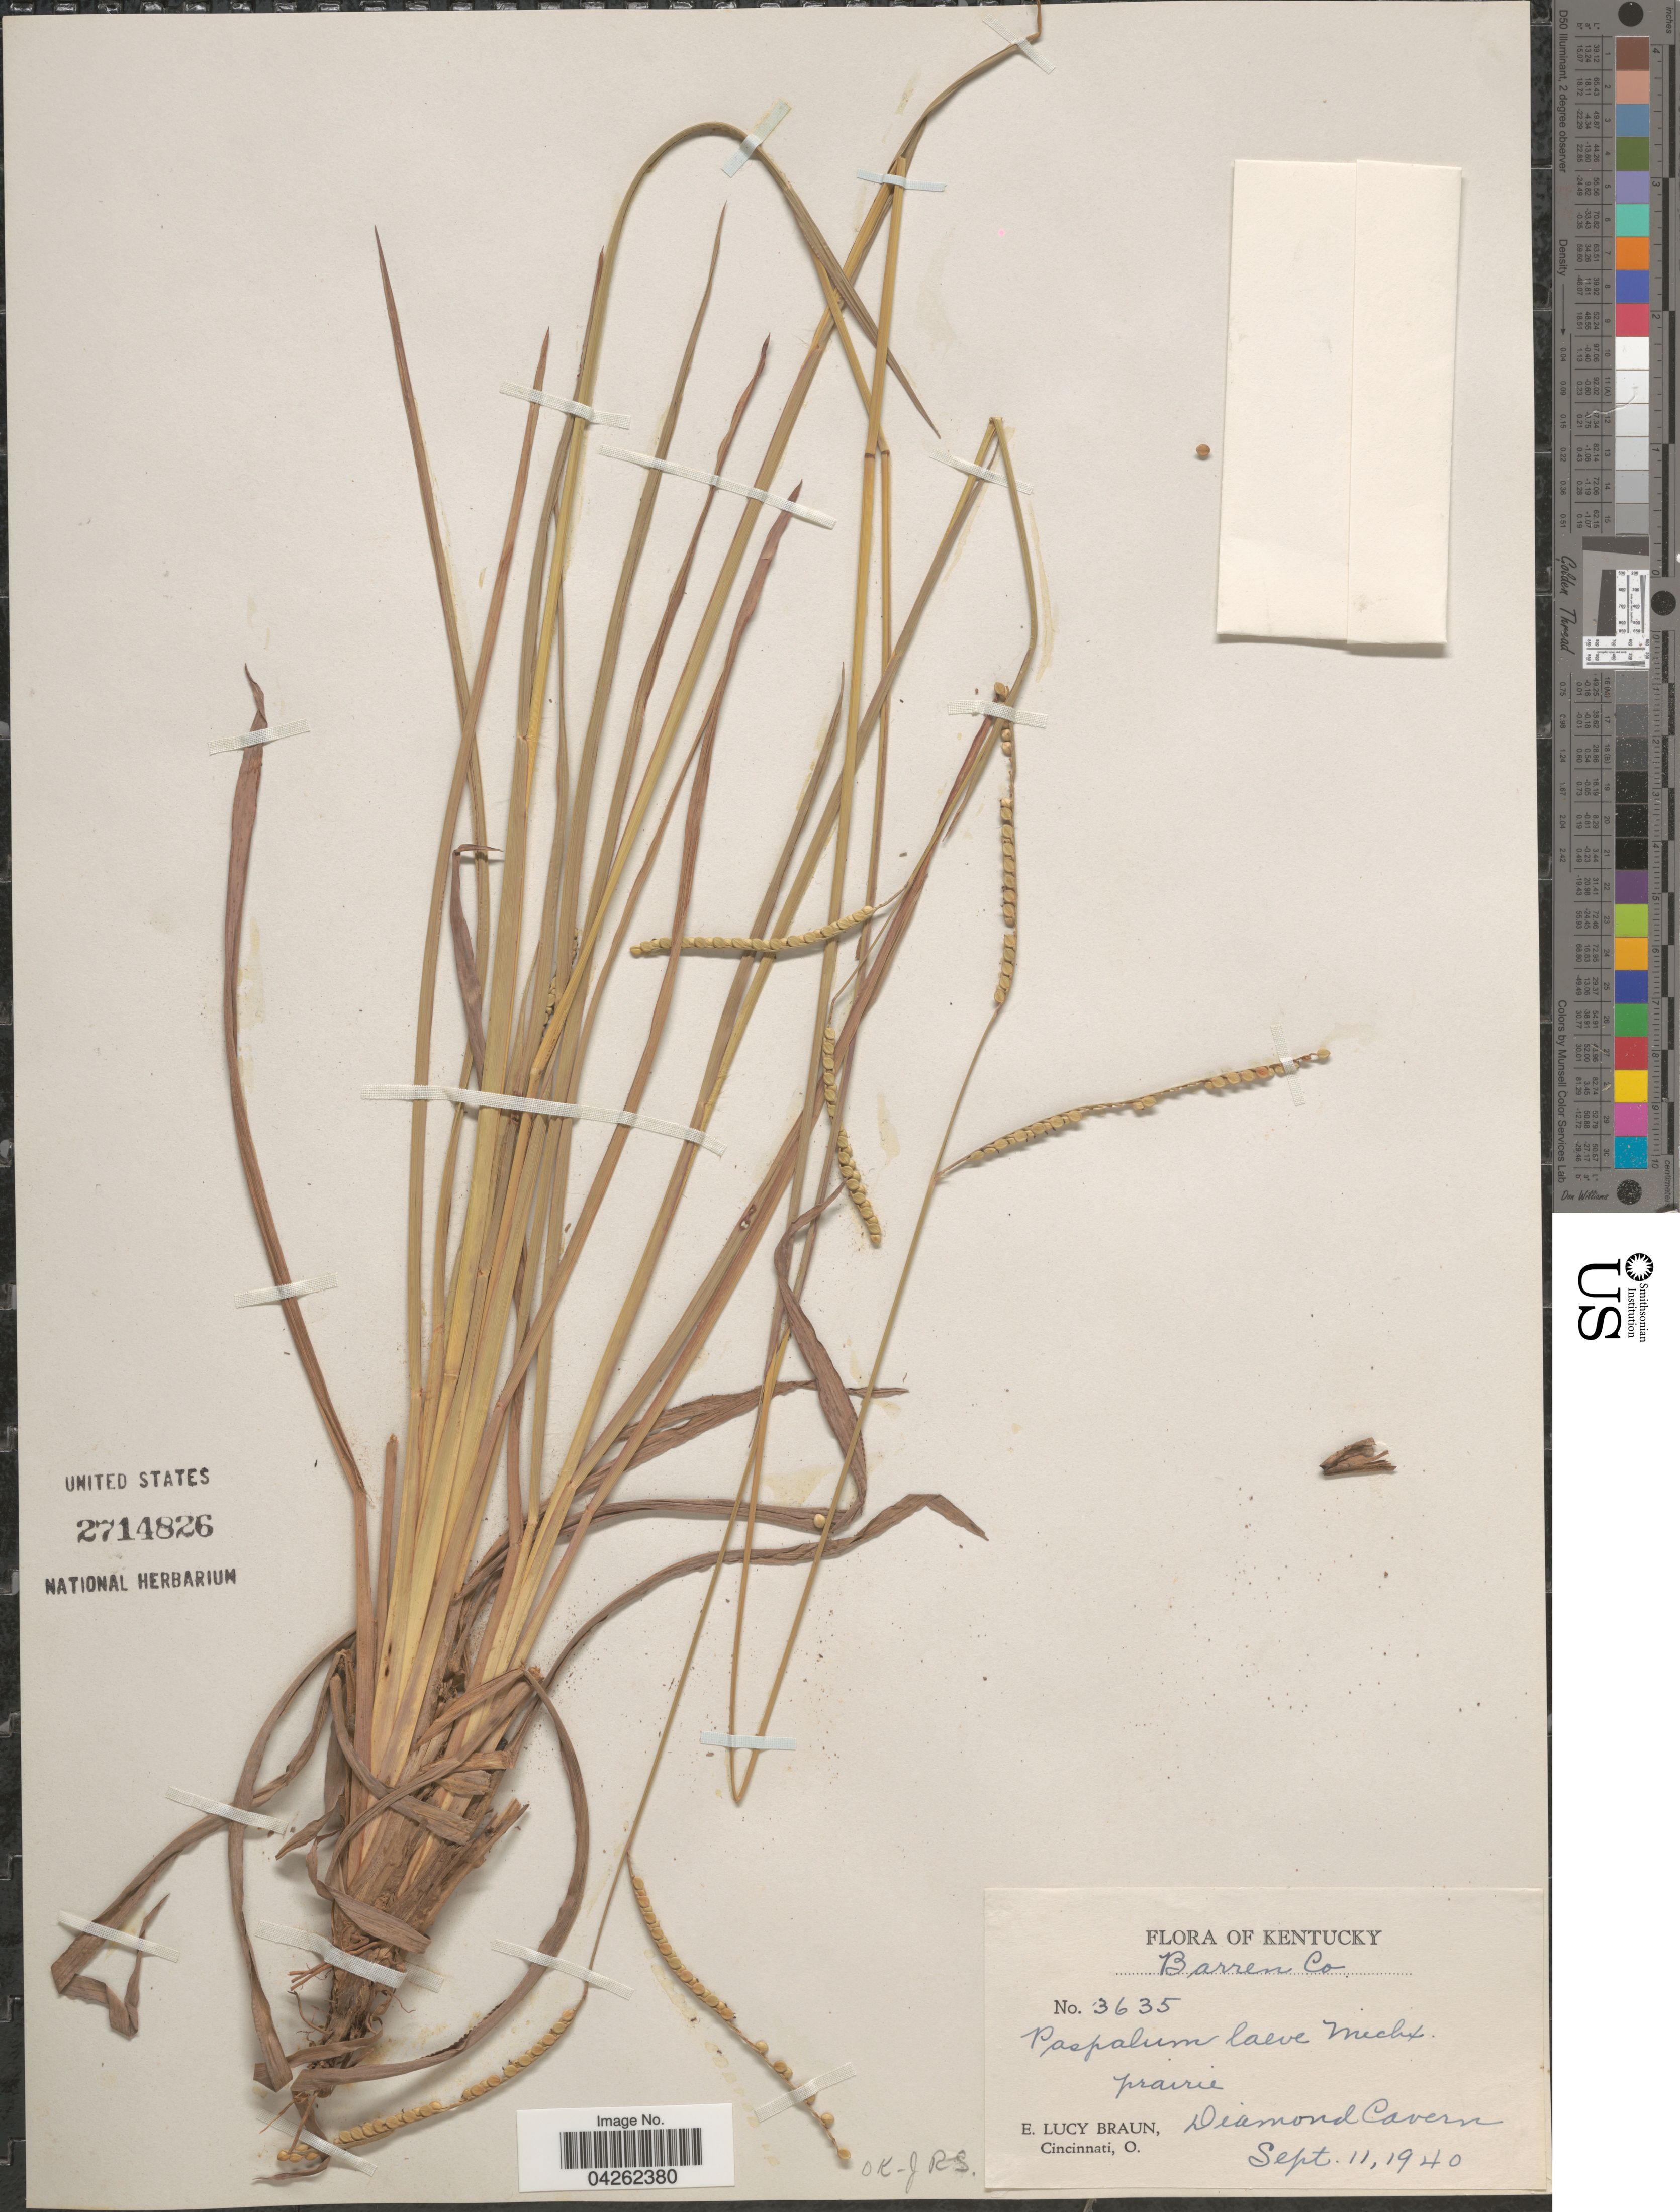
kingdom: Plantae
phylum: Tracheophyta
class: Liliopsida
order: Poales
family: Poaceae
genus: Paspalum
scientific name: Paspalum laeve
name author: Michx.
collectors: E. L. Braun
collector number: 3635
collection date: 1940-09-11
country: United States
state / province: Kentucky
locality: Barren Co. Prairie. Diamond Cavern.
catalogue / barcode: US 2714826